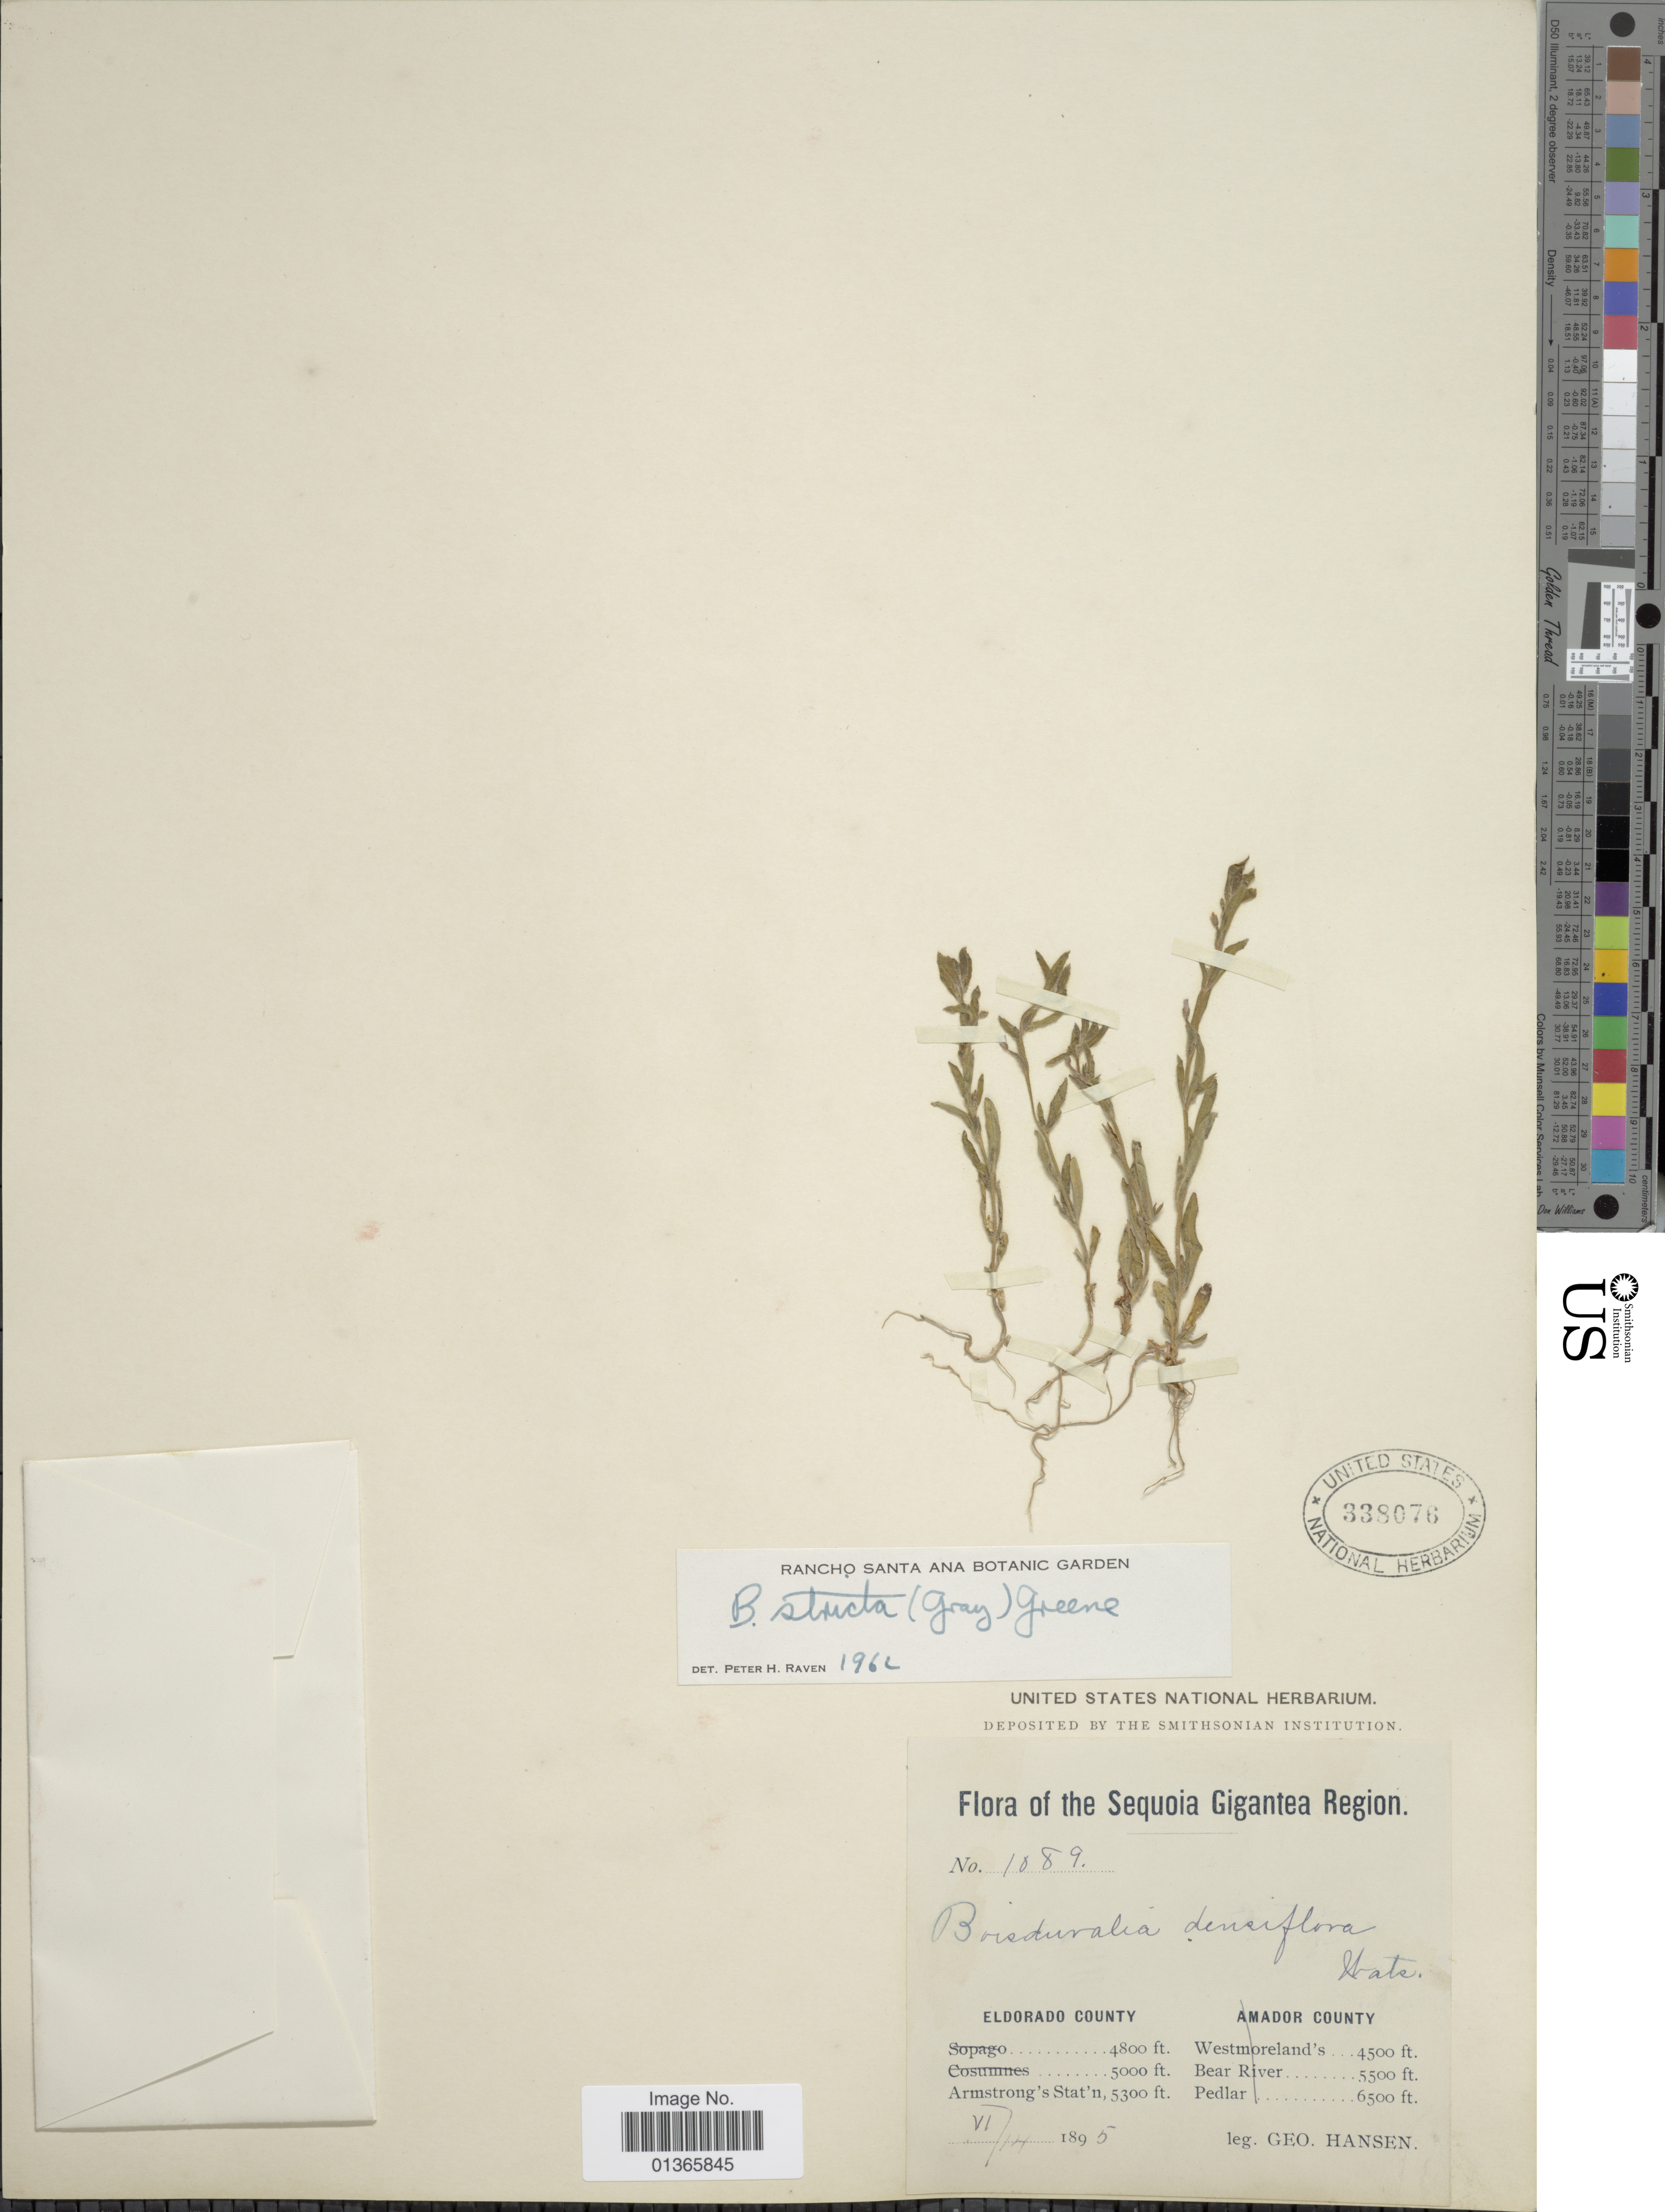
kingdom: Plantae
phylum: Tracheophyta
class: Magnoliopsida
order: Myrtales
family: Onagraceae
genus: Epilobium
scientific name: Epilobium torreyi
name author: (S. Watson) Hoch & P.H. Raven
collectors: G. Hansen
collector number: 1089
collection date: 1895-06-14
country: United States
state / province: California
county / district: El Dorado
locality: Sequoia Gigantea Region. Eldorado County. Armstrong's Stat'n.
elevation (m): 1615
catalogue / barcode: US 338076